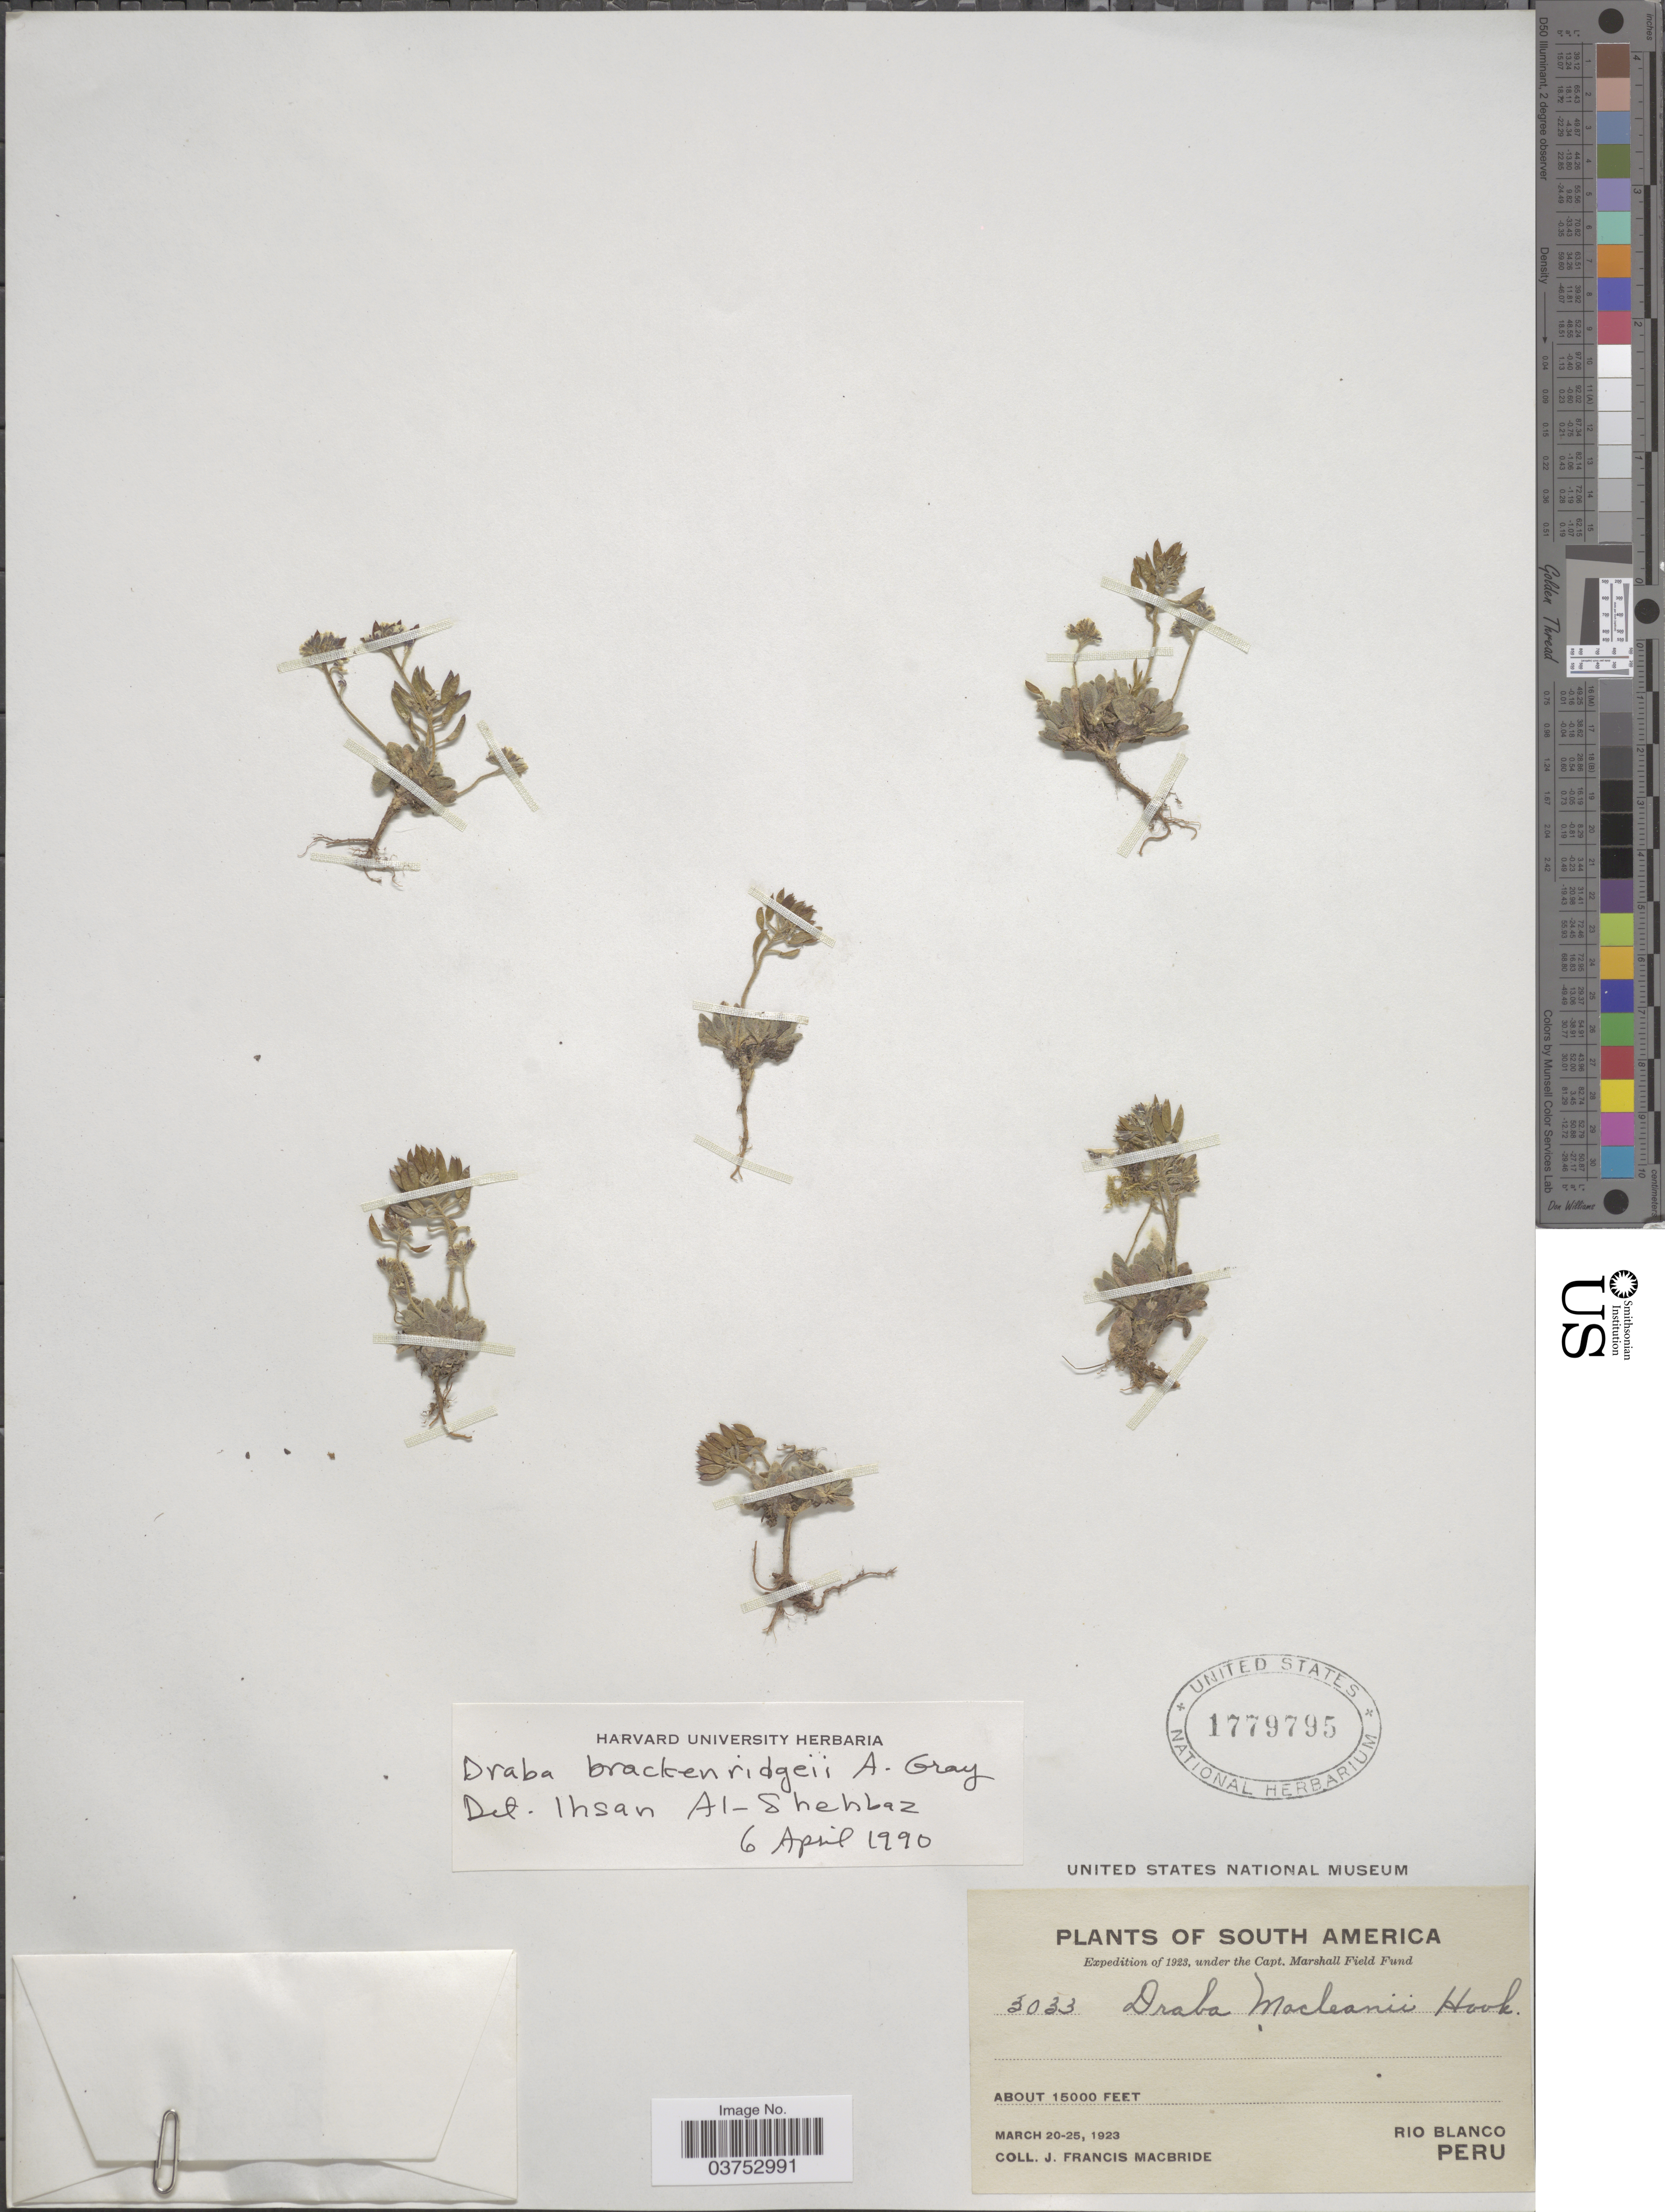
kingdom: Plantae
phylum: Tracheophyta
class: Magnoliopsida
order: Brassicales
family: Brassicaceae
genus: Draba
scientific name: Draba brackenridgei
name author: A. Gray in Wilkes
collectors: J. F. Macbride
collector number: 3033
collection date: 1923-03-20/1923-03-25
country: Peru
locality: Rio Blanco.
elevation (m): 4572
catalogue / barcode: US 1779795